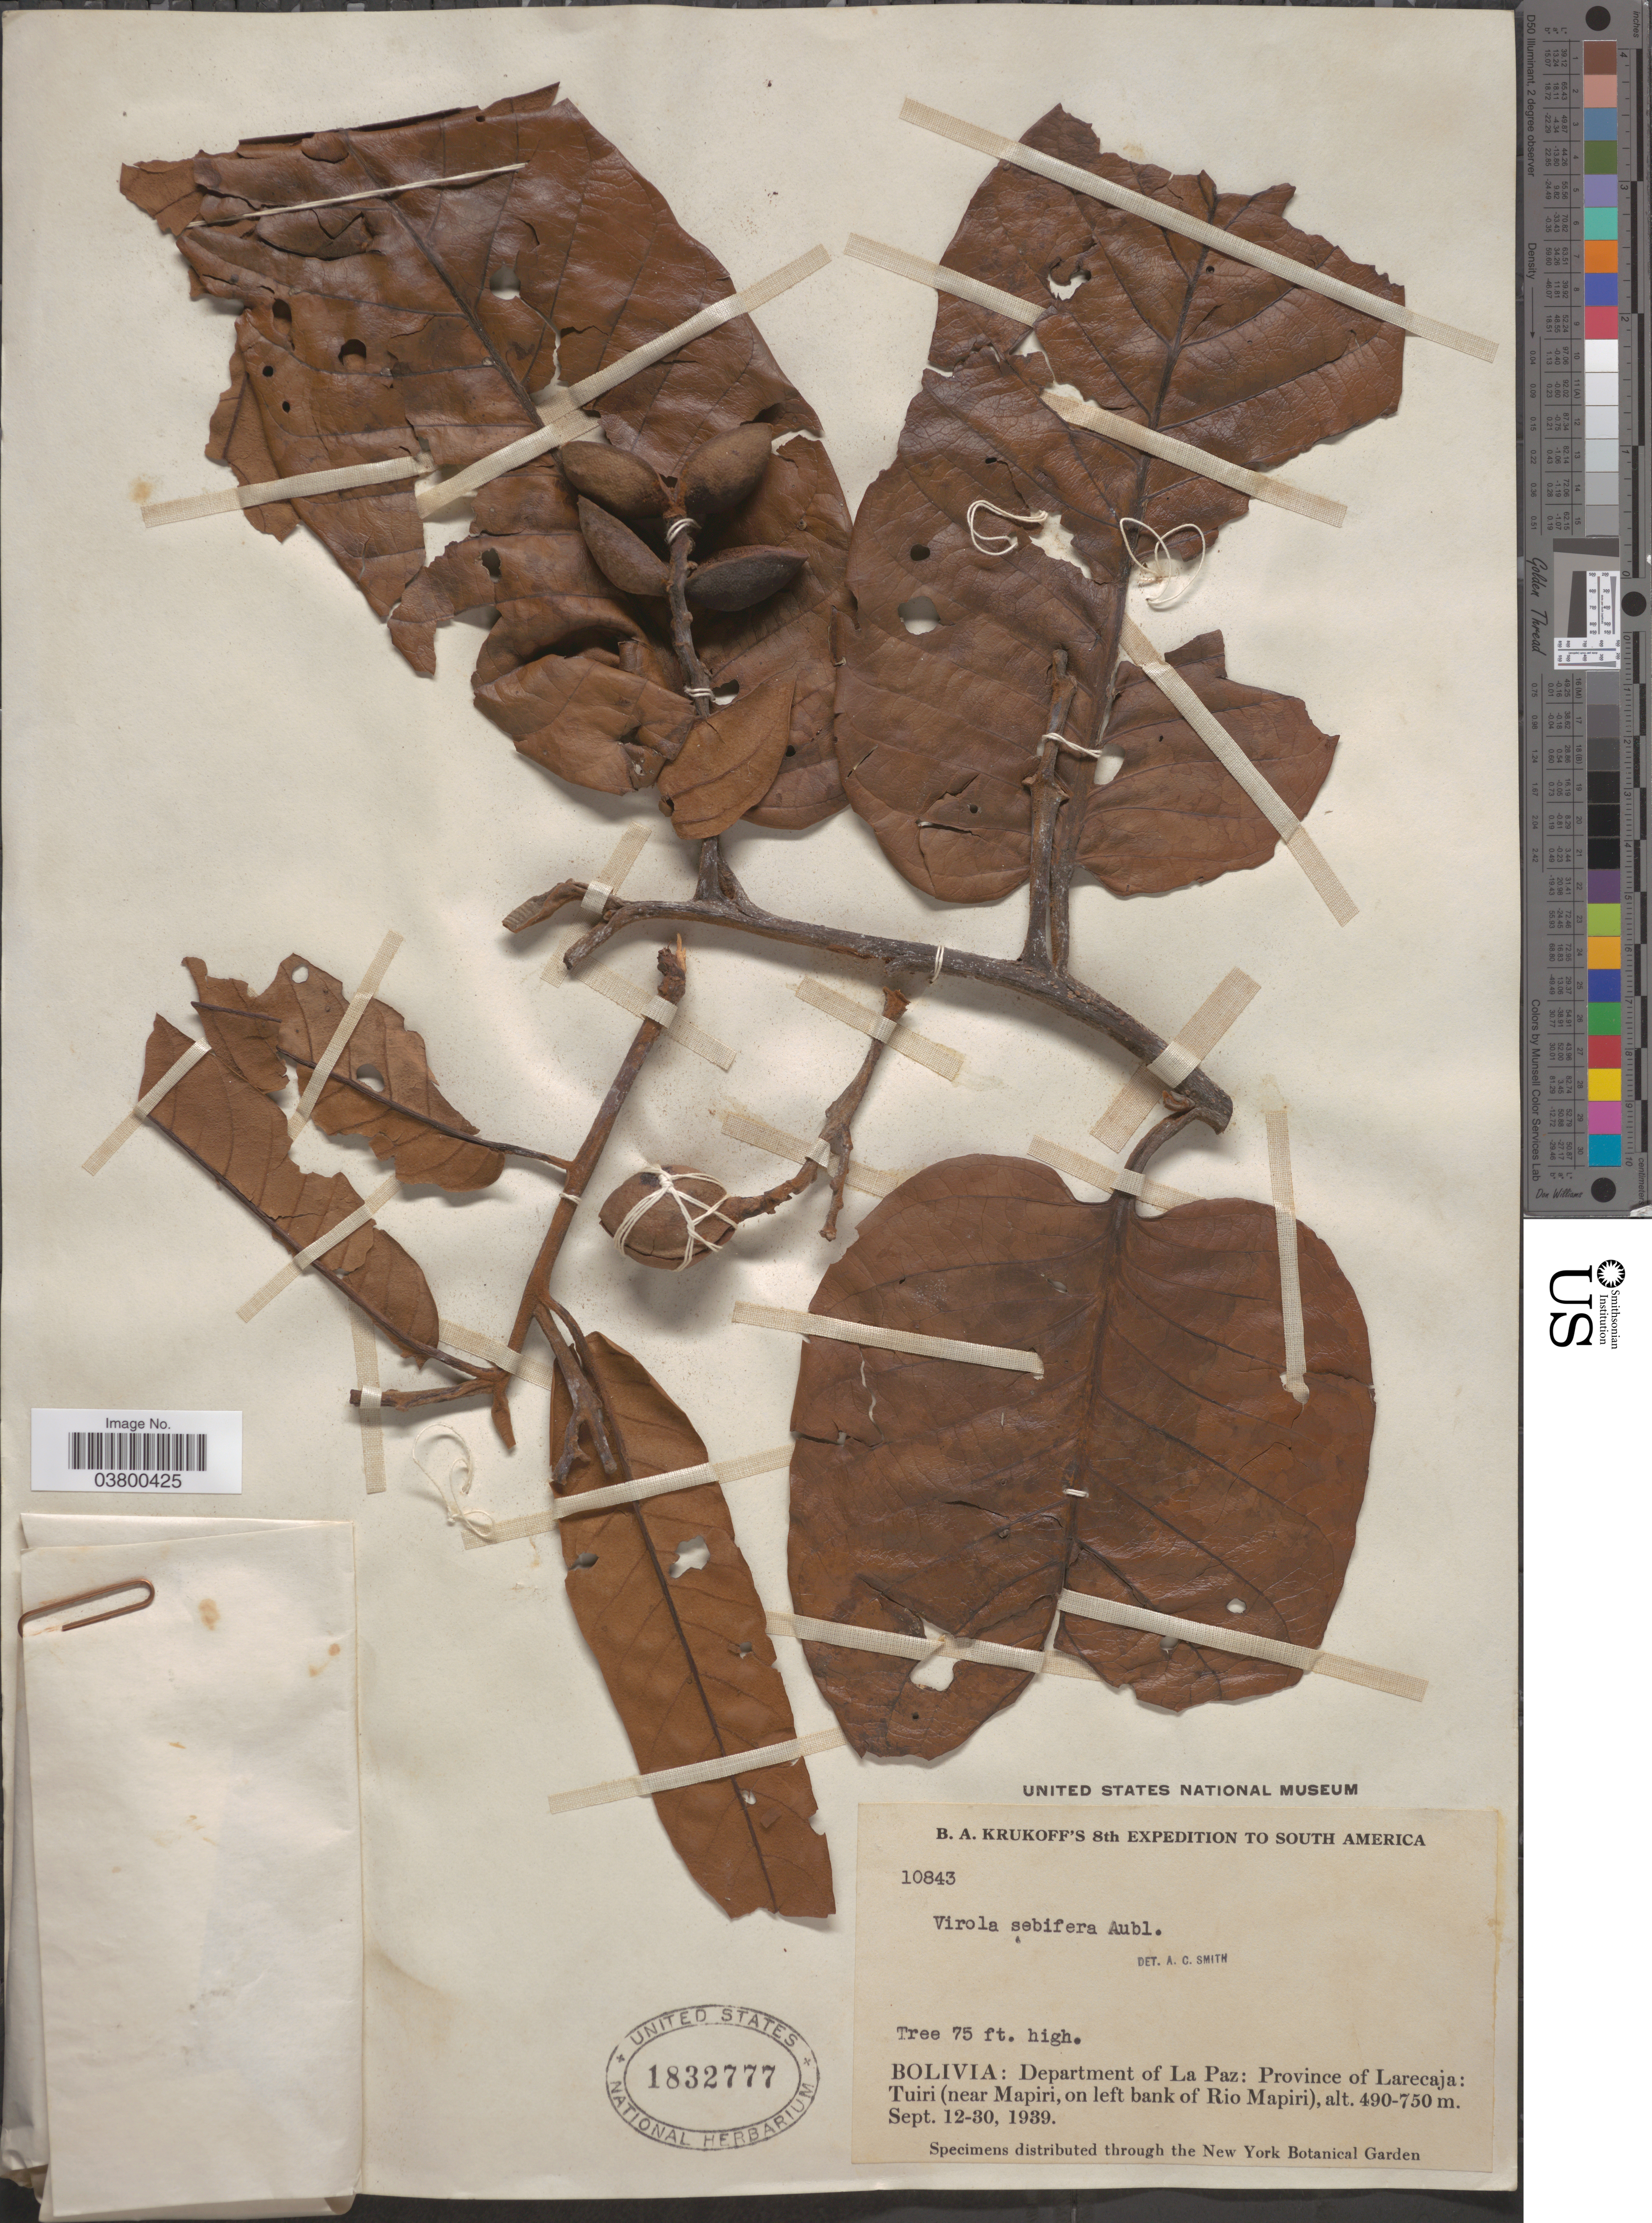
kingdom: Plantae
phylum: Tracheophyta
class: Magnoliopsida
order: Magnoliales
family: Myristicaceae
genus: Virola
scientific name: Virola sebifera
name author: Aubl.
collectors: B. A. Krukoff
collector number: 10843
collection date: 1939-09-12/1939-09-30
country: Bolivia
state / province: La Paz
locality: Department of La Paz: Province of Larecaja: Tuiri (near Mapiri, on left bank of Rio Mapiri).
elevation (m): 490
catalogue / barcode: US 1832777